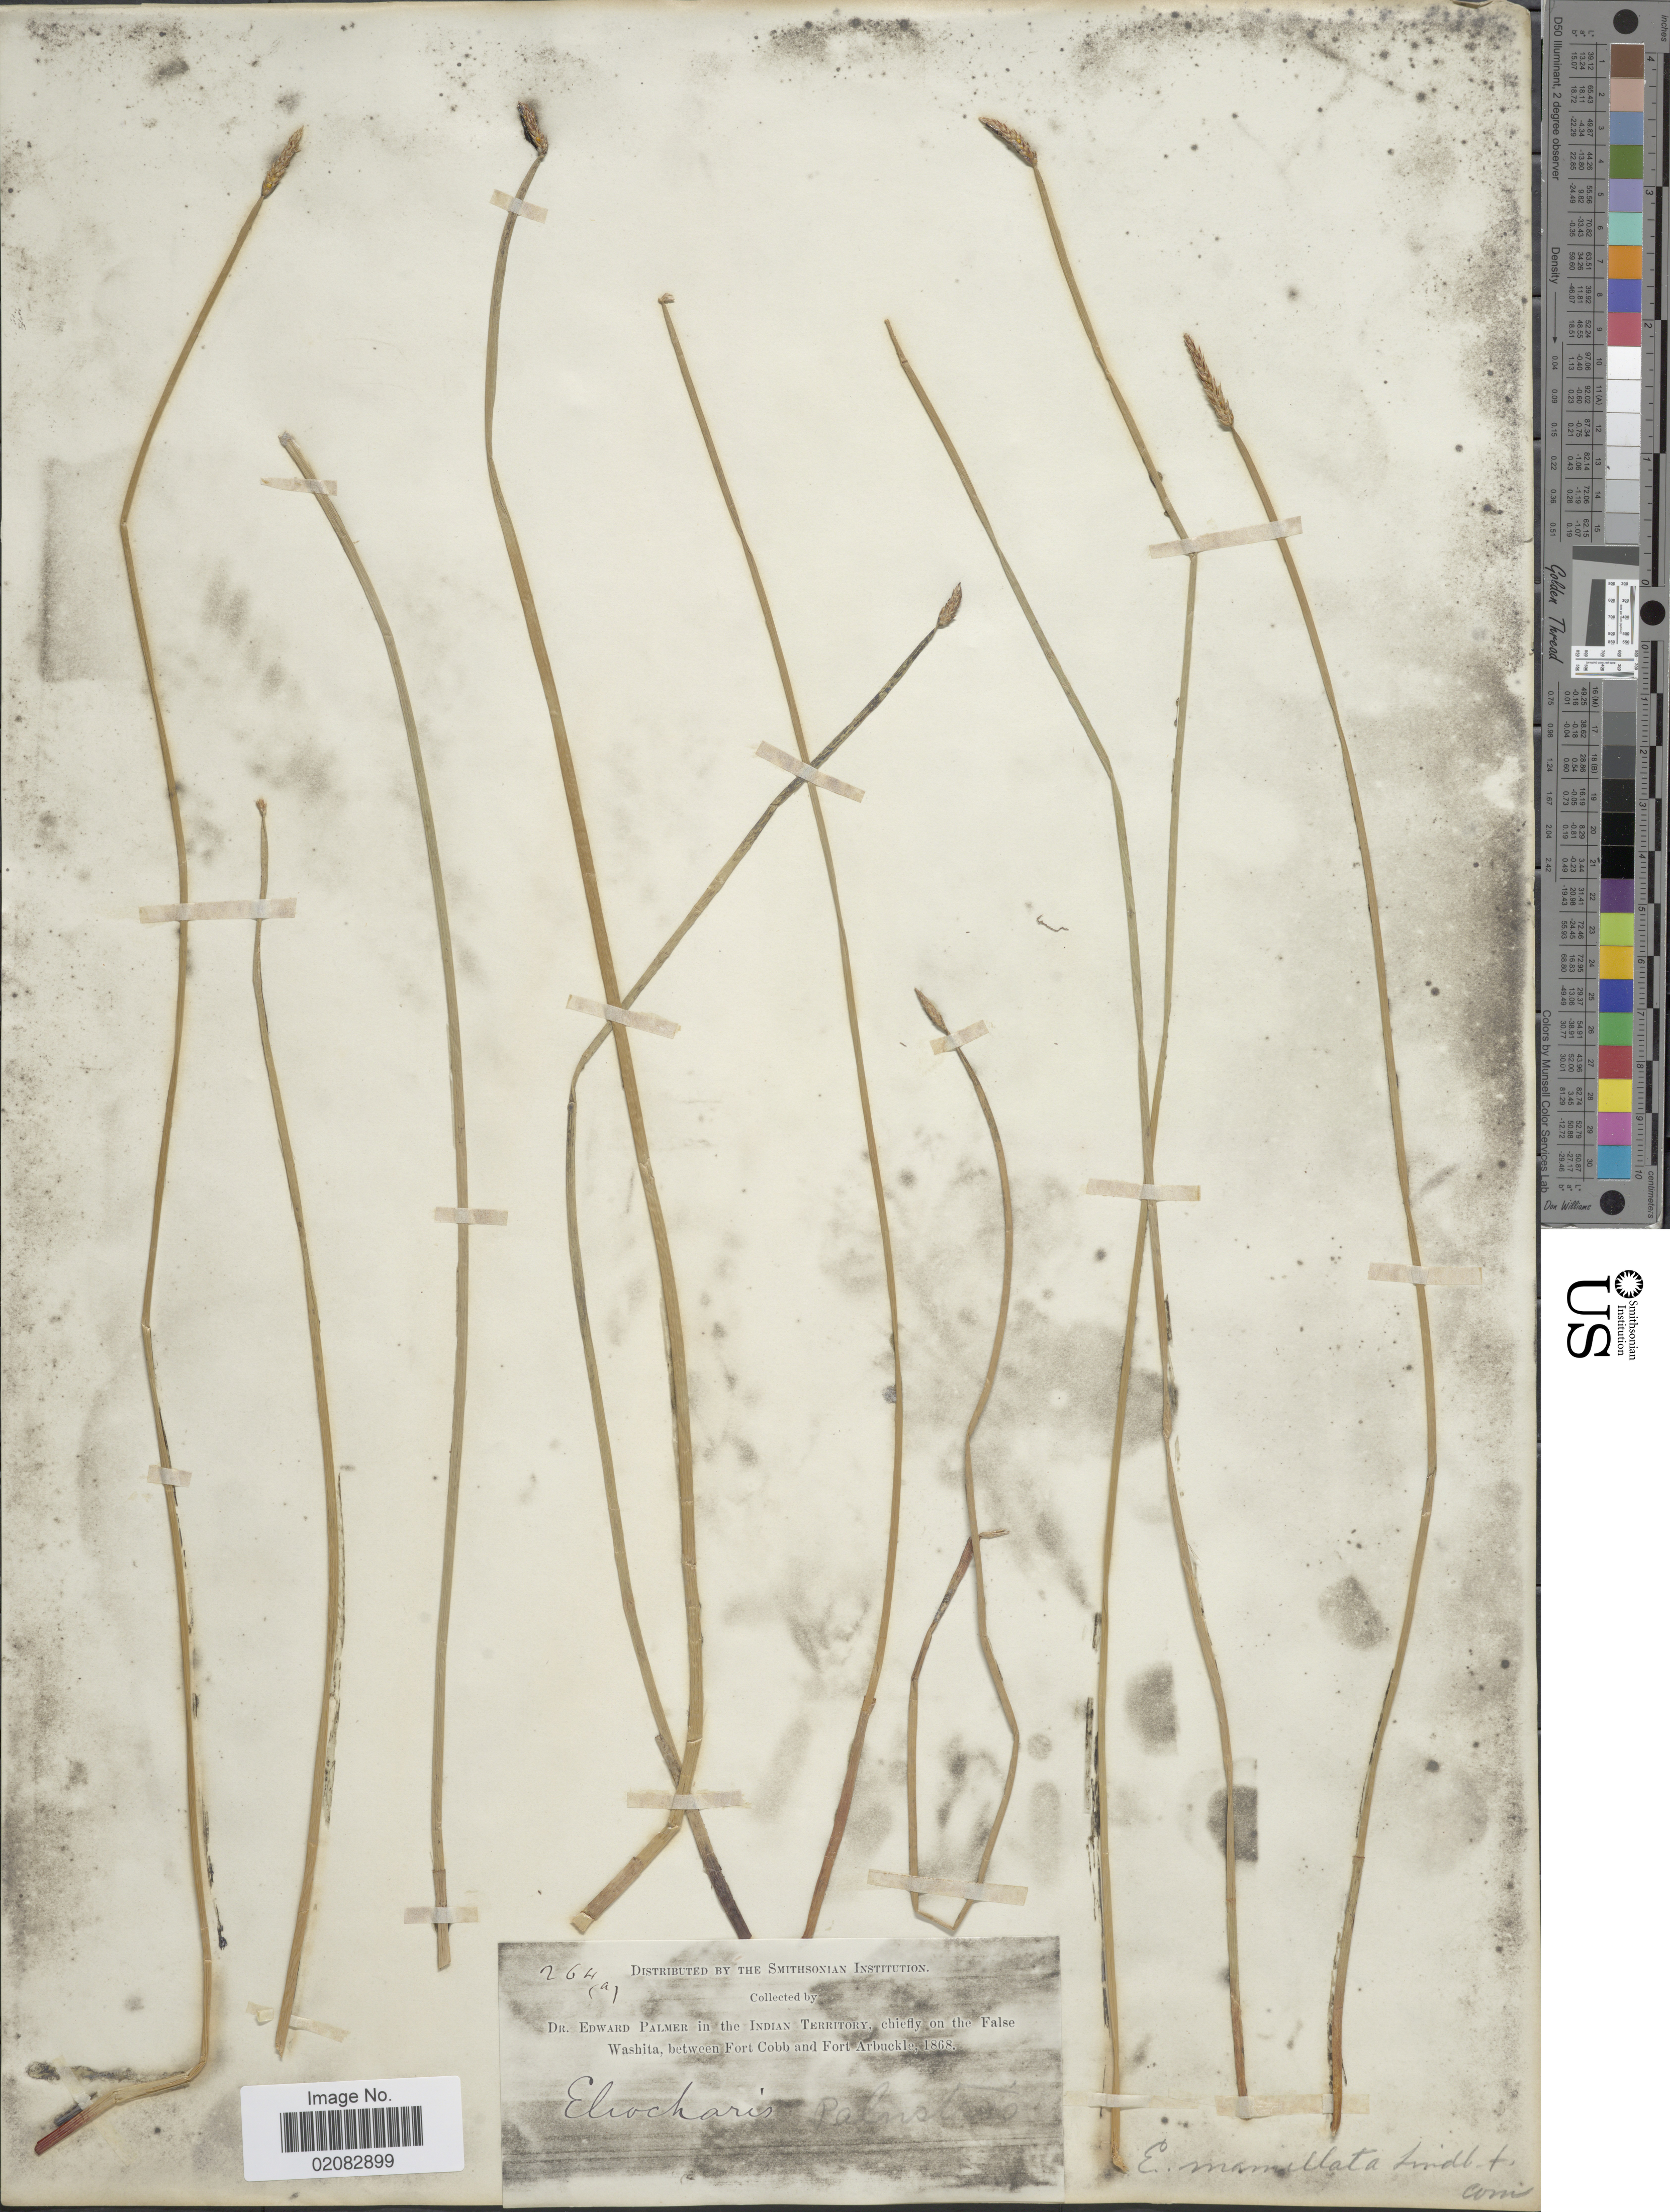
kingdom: Plantae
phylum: Tracheophyta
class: Liliopsida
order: Poales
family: Cyperaceae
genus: Eleocharis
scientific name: Eleocharis macrostachya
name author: Britton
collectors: E. Palmer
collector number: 264a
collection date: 1868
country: United States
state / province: Oklahoma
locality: Indian Territory, chiefly on the False Washita, between Fort Cobb and Fort Arbuckle